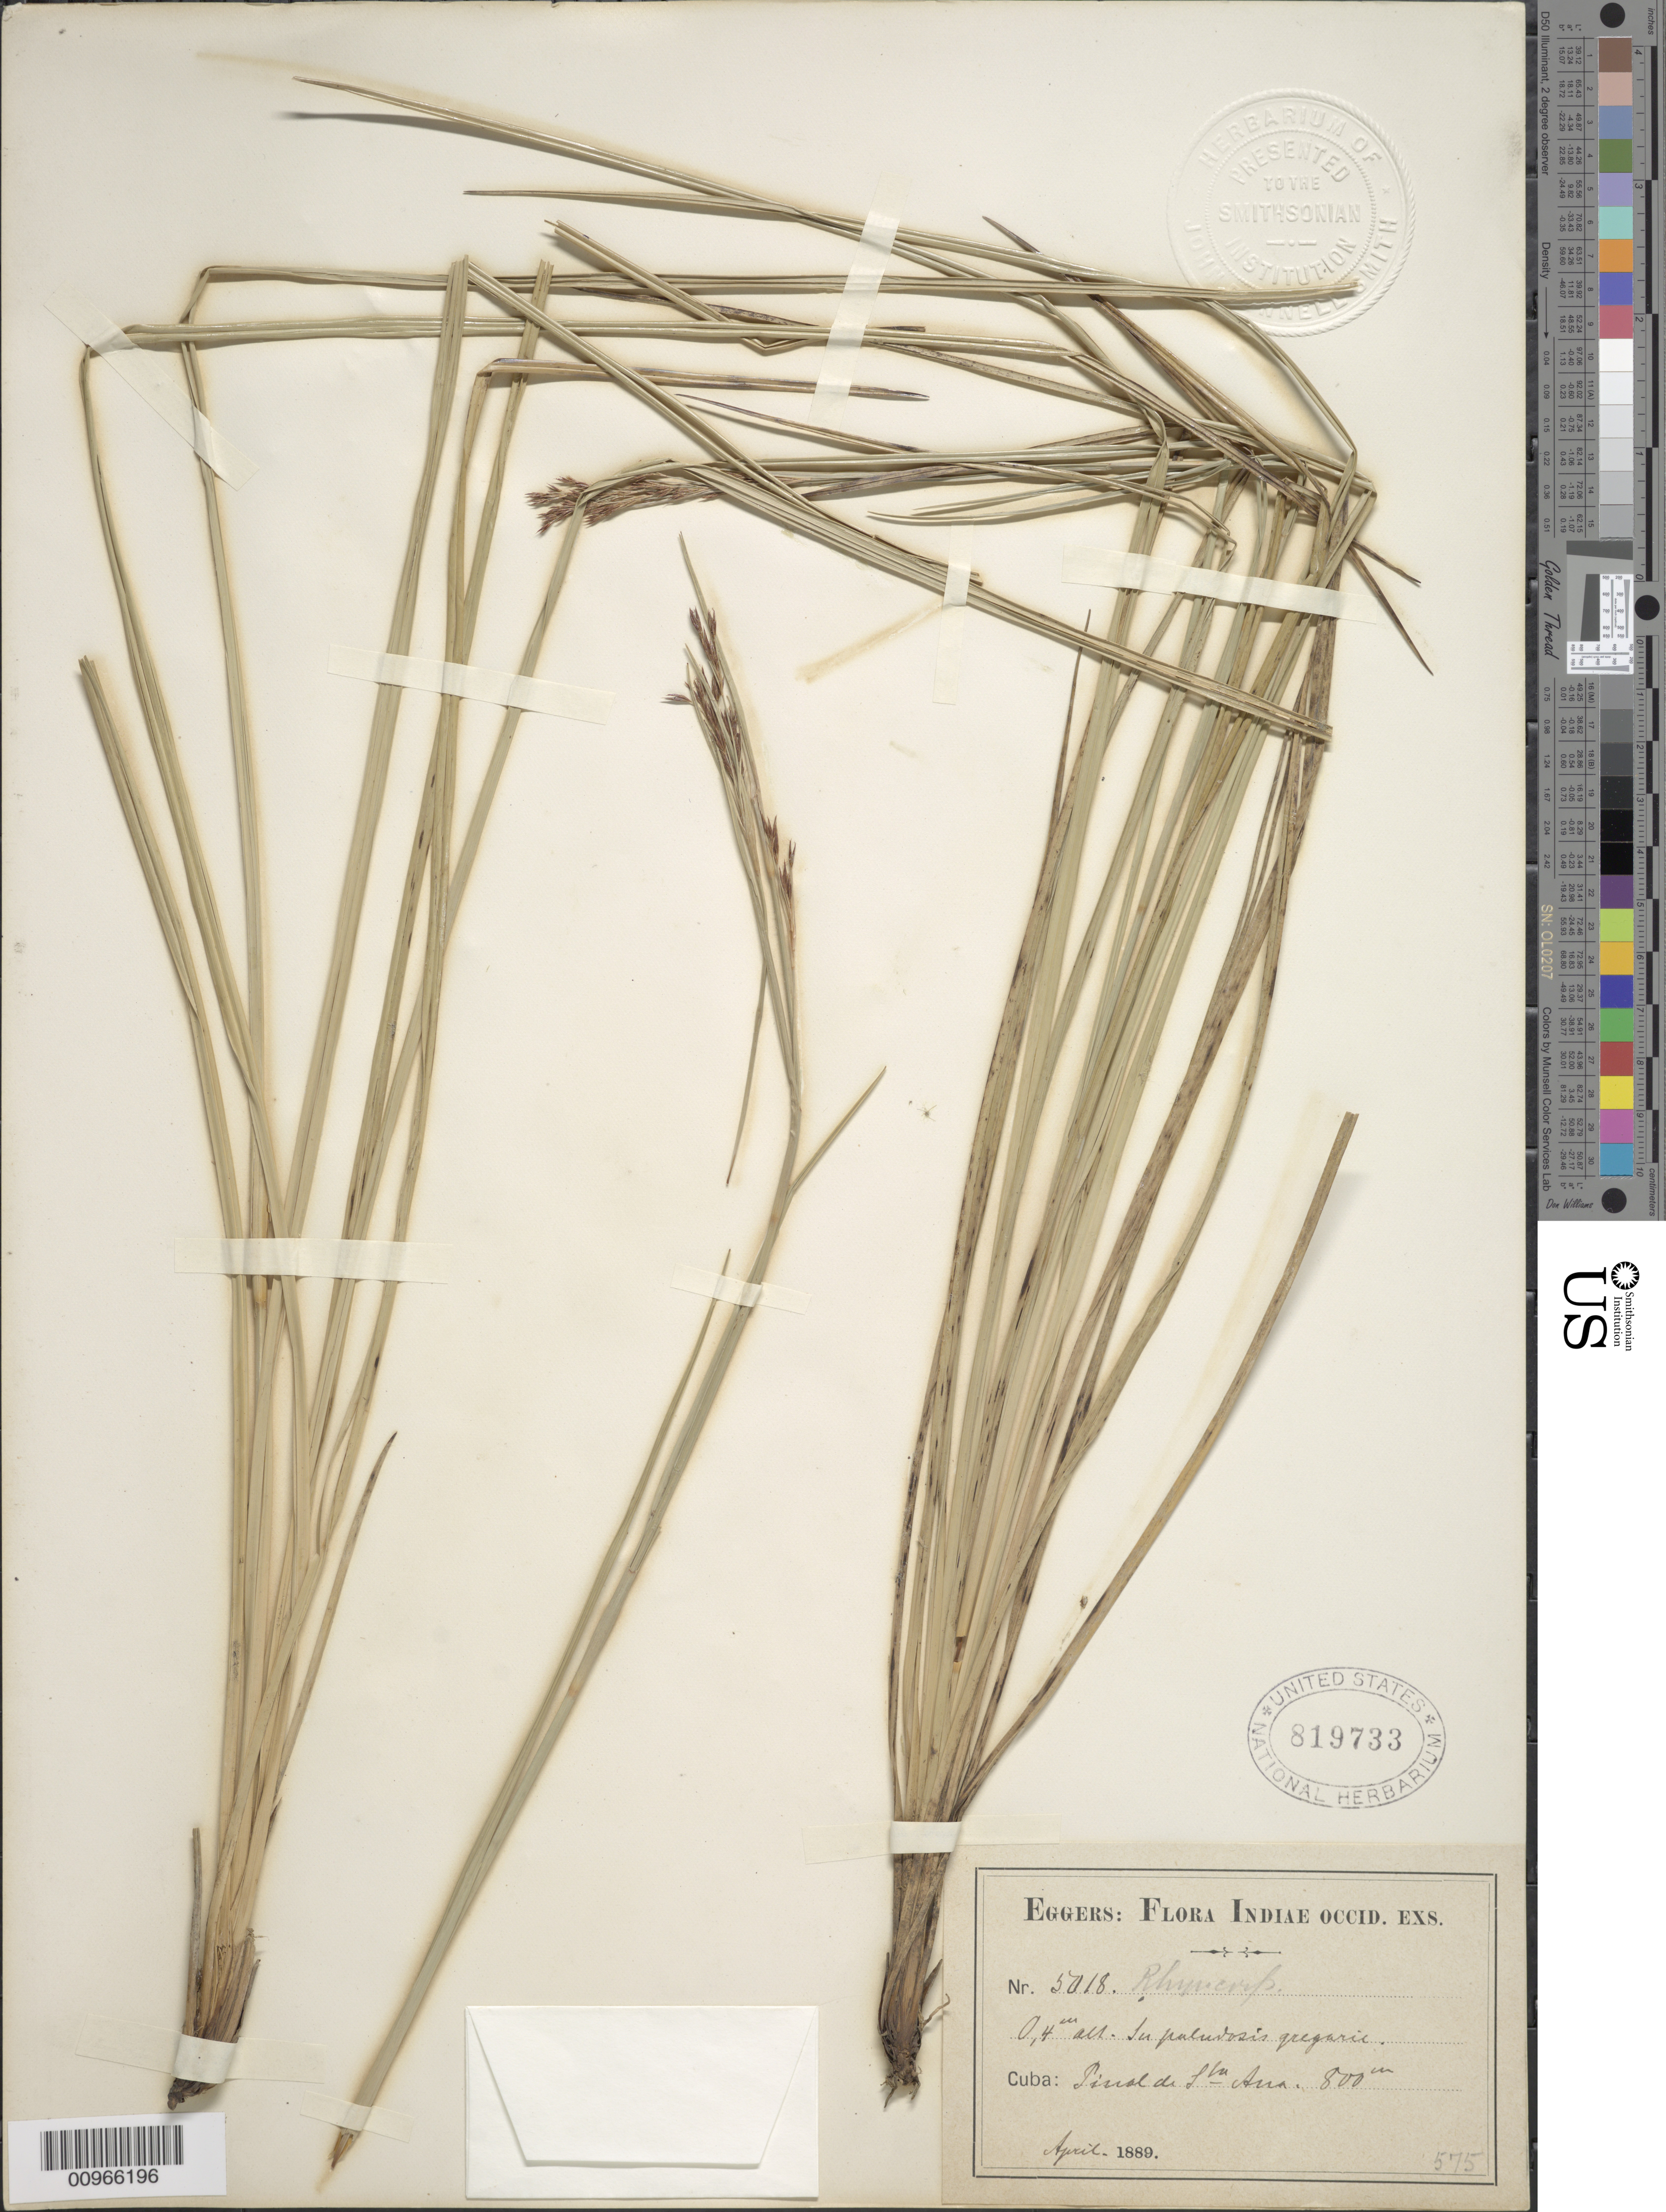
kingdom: Plantae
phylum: Tracheophyta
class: Liliopsida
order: Poales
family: Cyperaceae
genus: Rhynchospora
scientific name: Rhynchospora sp.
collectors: H. F. A. von Eggers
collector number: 5018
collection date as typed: Apr 1889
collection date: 1889-04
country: Cuba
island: Cuba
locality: "Pinal" de Santa Ana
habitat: In paludosis gregaris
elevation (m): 800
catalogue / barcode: US 819733